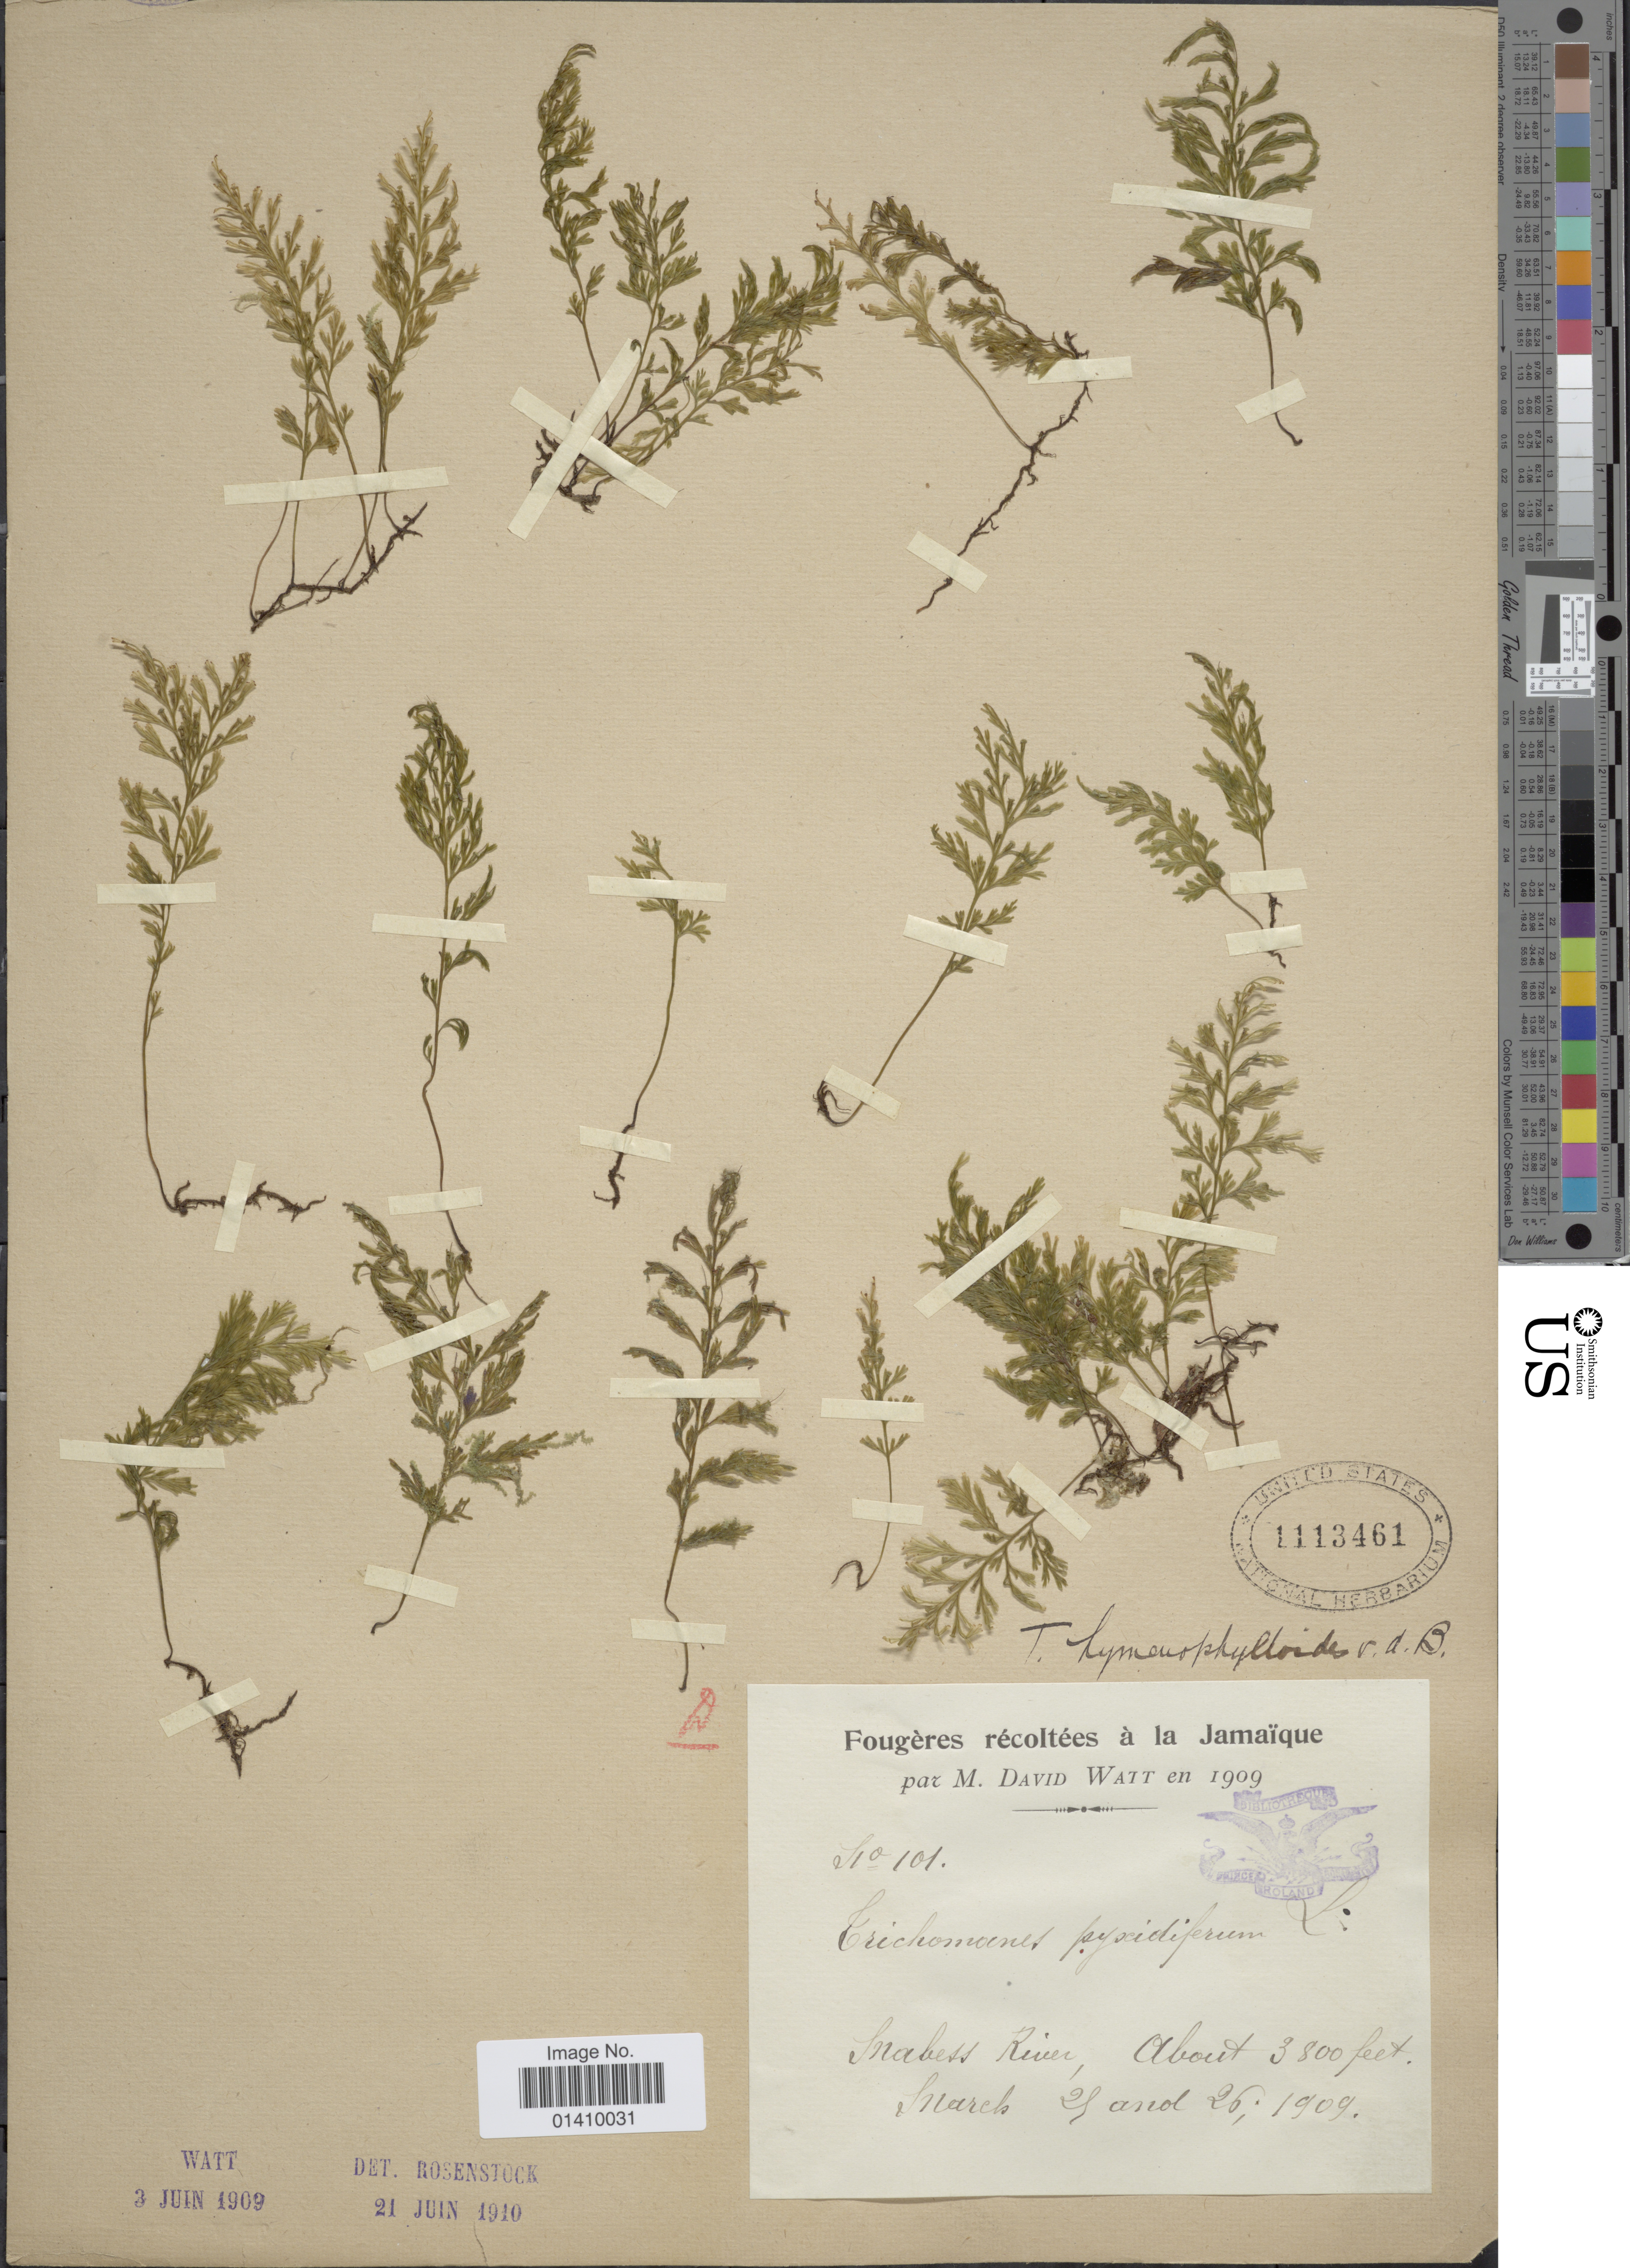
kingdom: Plantae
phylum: Tracheophyta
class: Polypodiopsida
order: Hymenophyllales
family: Hymenophyllaceae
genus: Polyphlebium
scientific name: Polyphlebium hymenophylloides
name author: (Bosch) Ebihara & Dubuisson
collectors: M. Watt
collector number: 101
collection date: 1909-03-25/1909-03-26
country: Jamaica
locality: Mabess River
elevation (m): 1158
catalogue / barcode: US 1113461